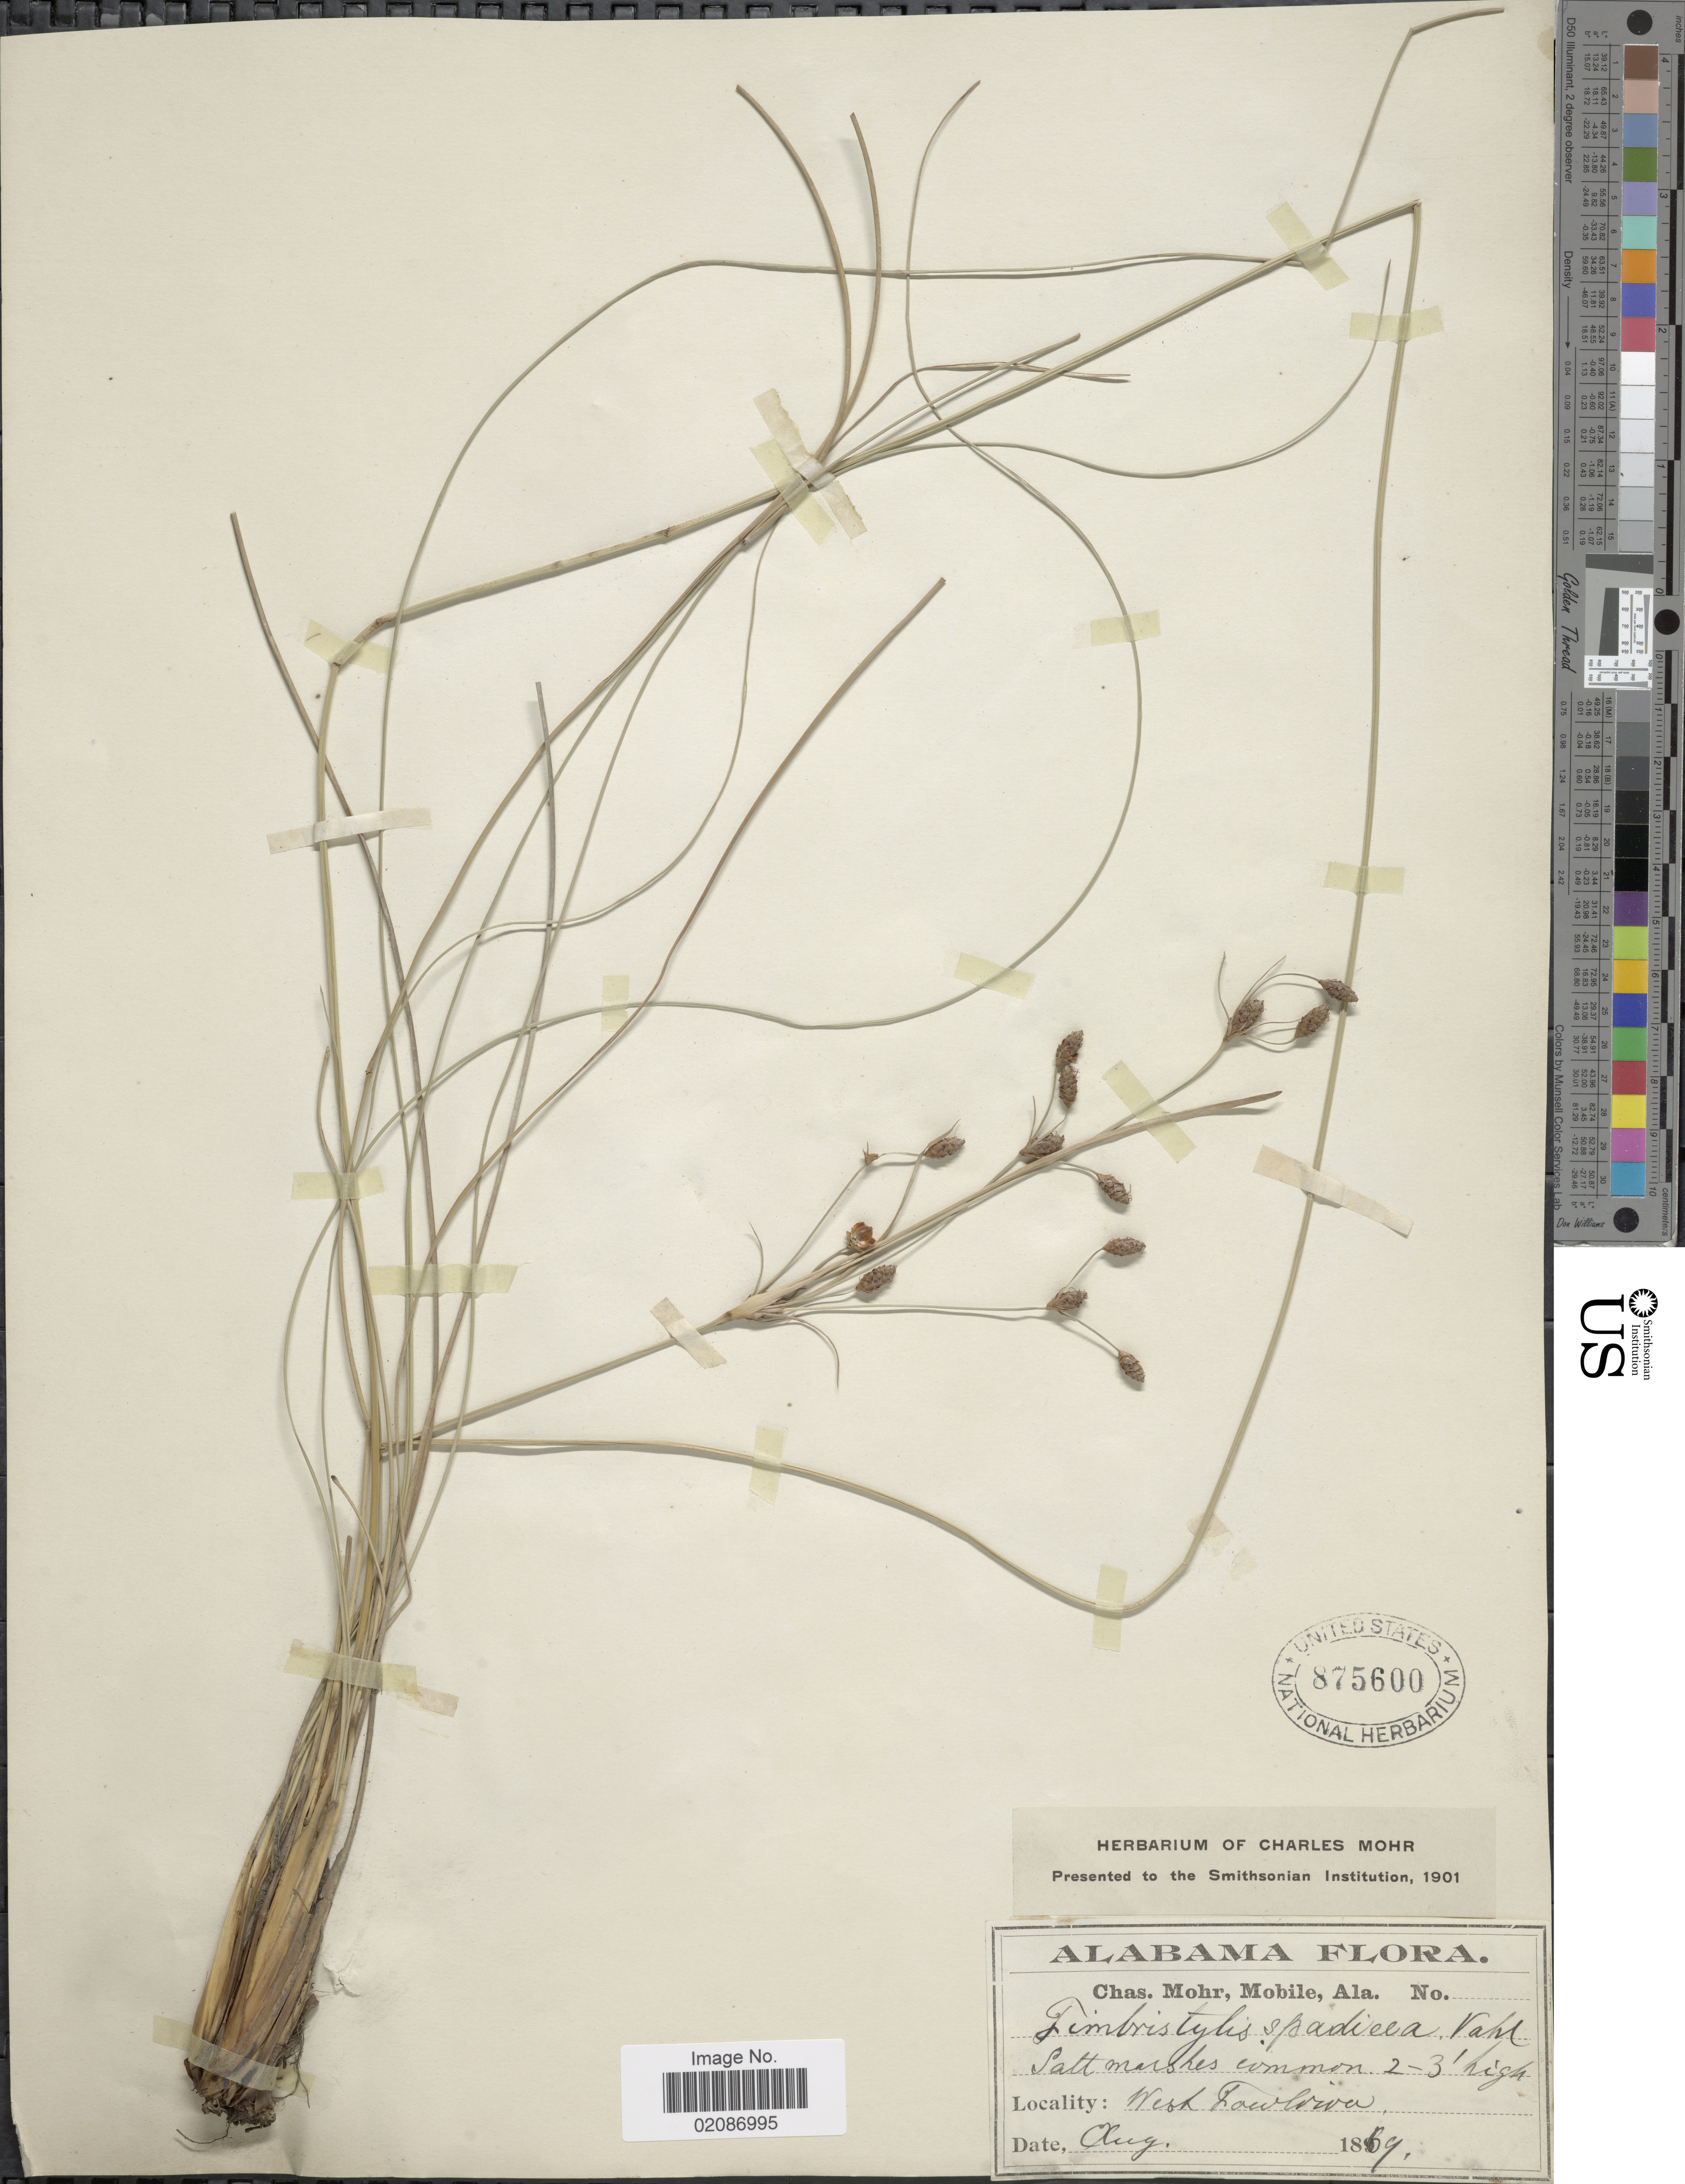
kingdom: Plantae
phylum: Tracheophyta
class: Liliopsida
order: Poales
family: Cyperaceae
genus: Fimbristylis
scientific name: Fimbristylis spadicea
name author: (L.) Vahl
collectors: C. T. Mohr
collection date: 1869-08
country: United States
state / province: Alabama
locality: West Flow River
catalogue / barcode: US 875600